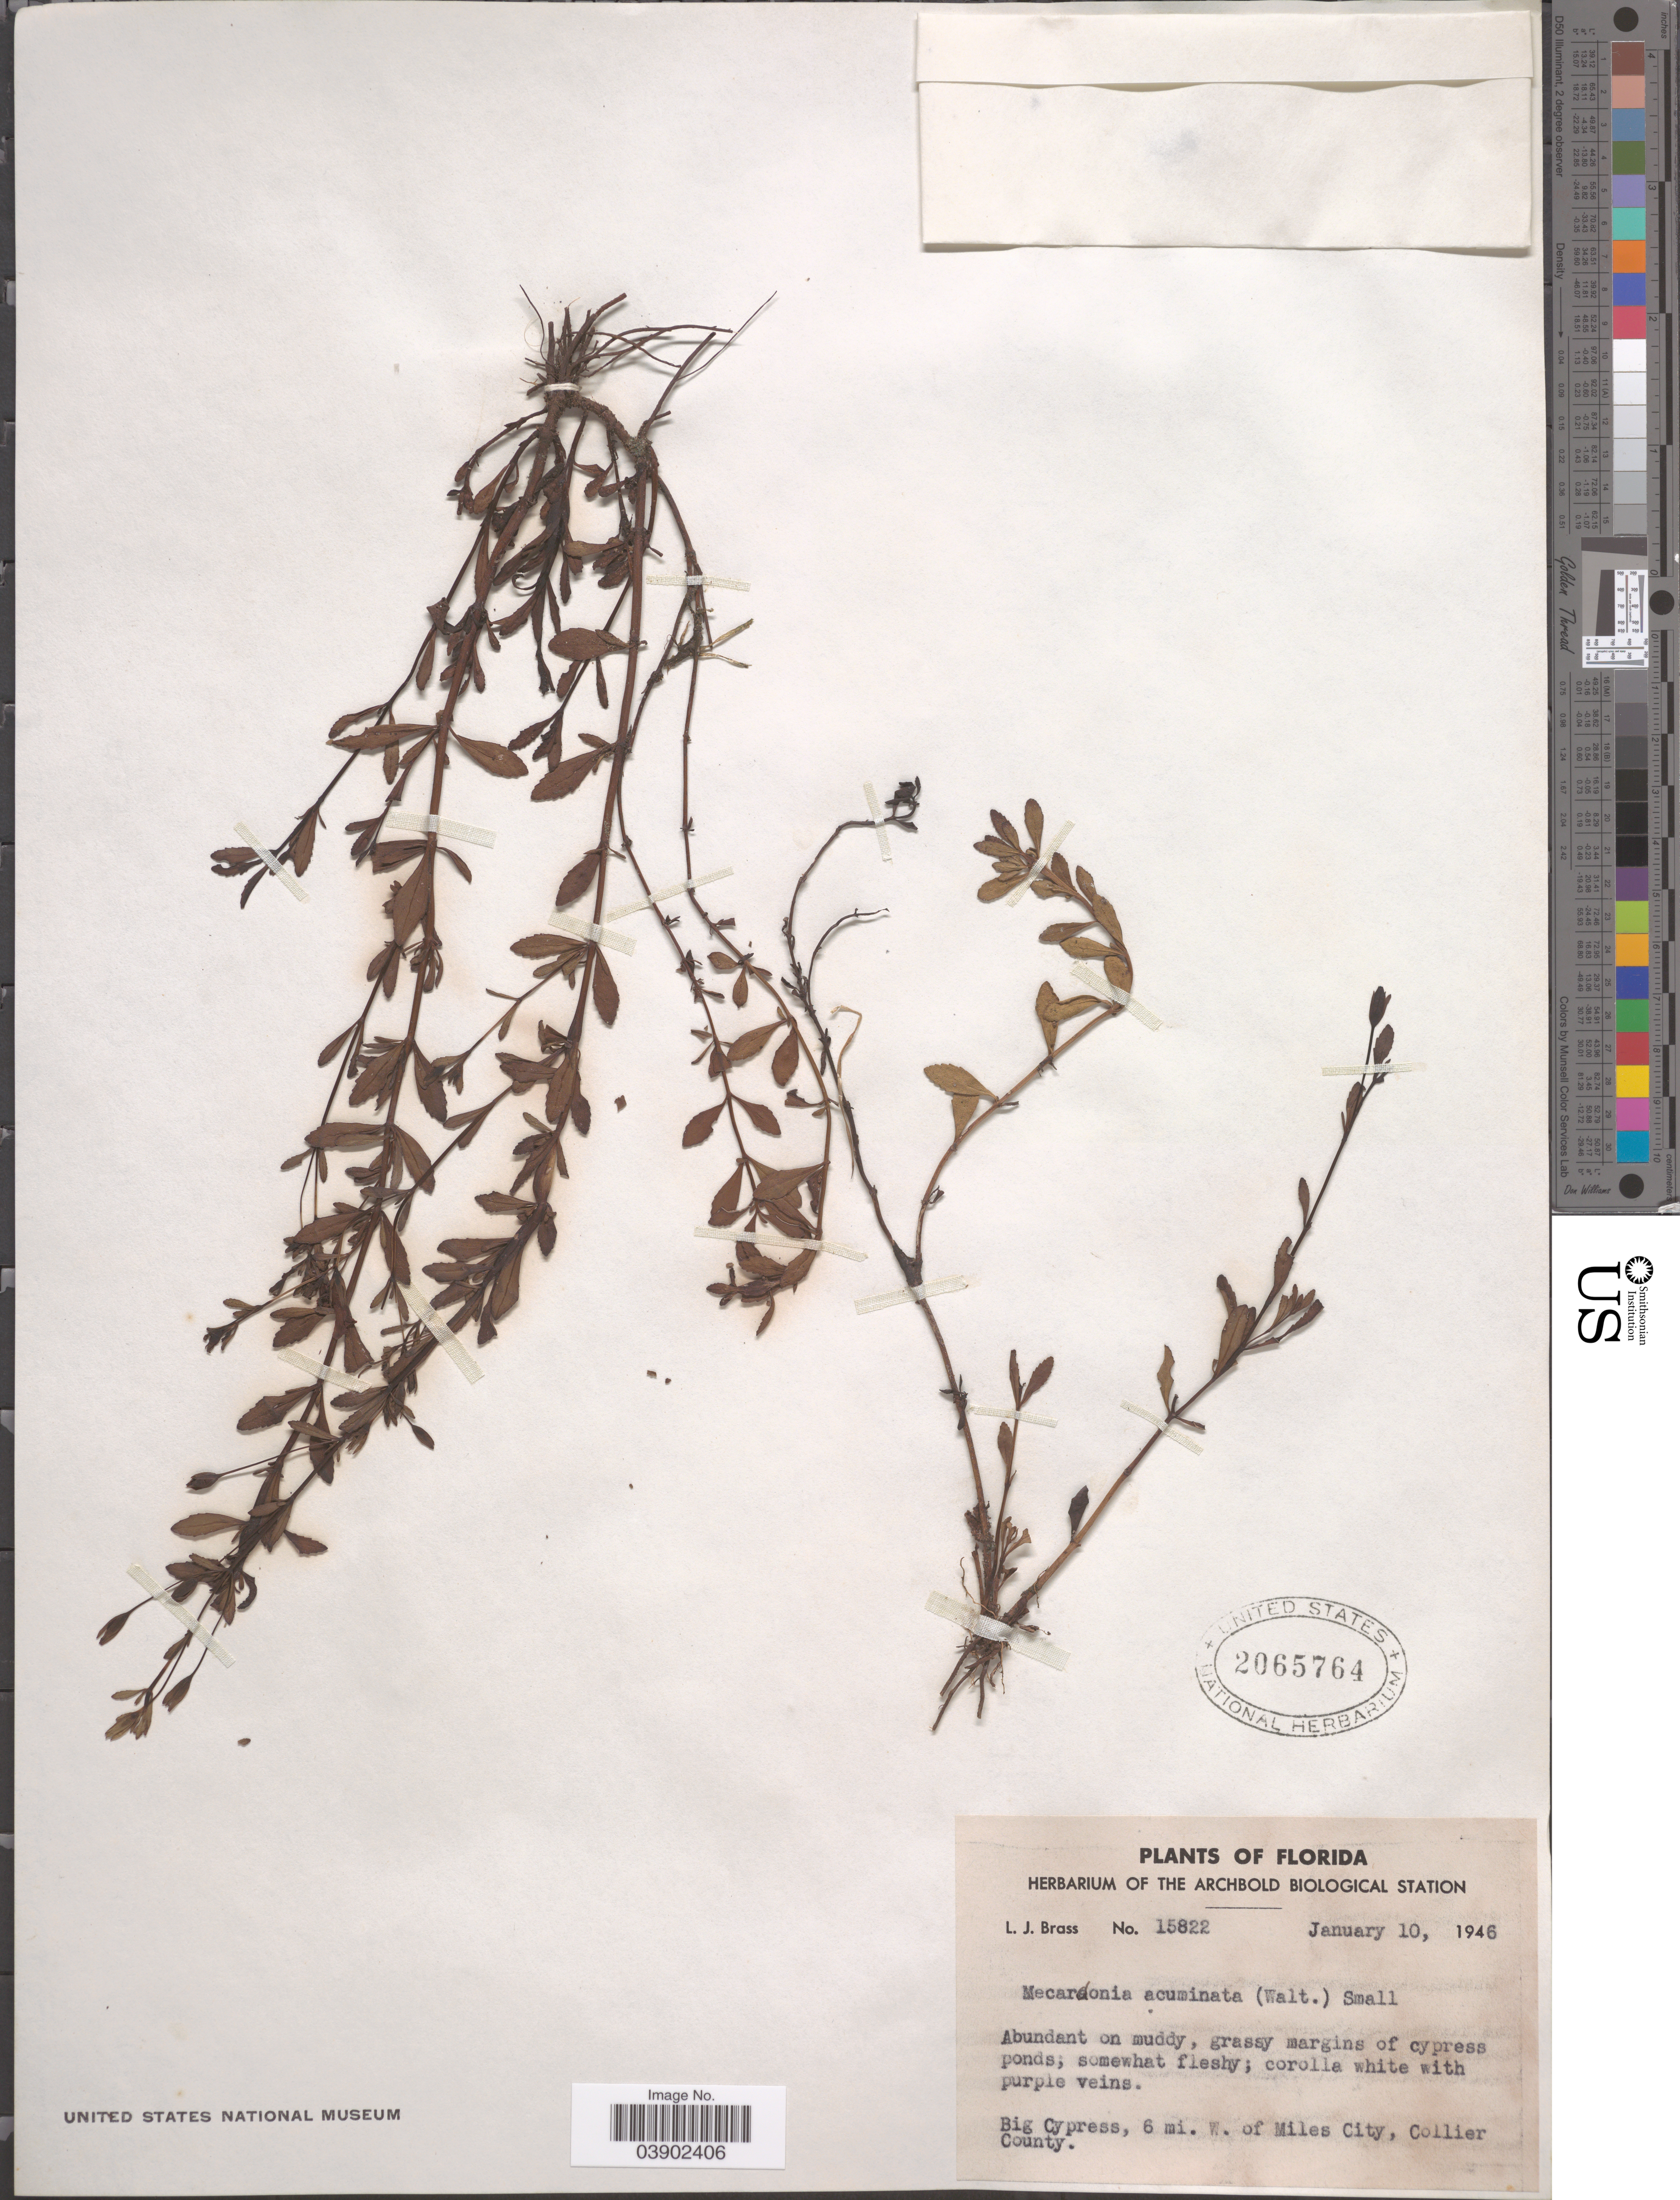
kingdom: Plantae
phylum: Tracheophyta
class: Magnoliopsida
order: Lamiales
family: Plantaginaceae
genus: Mecardonia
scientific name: Mecardonia vandellioides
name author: (Kunth) Pennell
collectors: L. J. Brass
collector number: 15822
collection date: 1946-01-10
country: United States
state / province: Florida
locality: Big Cypress, 6 mi. W. of Miles City, Collier County.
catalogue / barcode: US 2065764